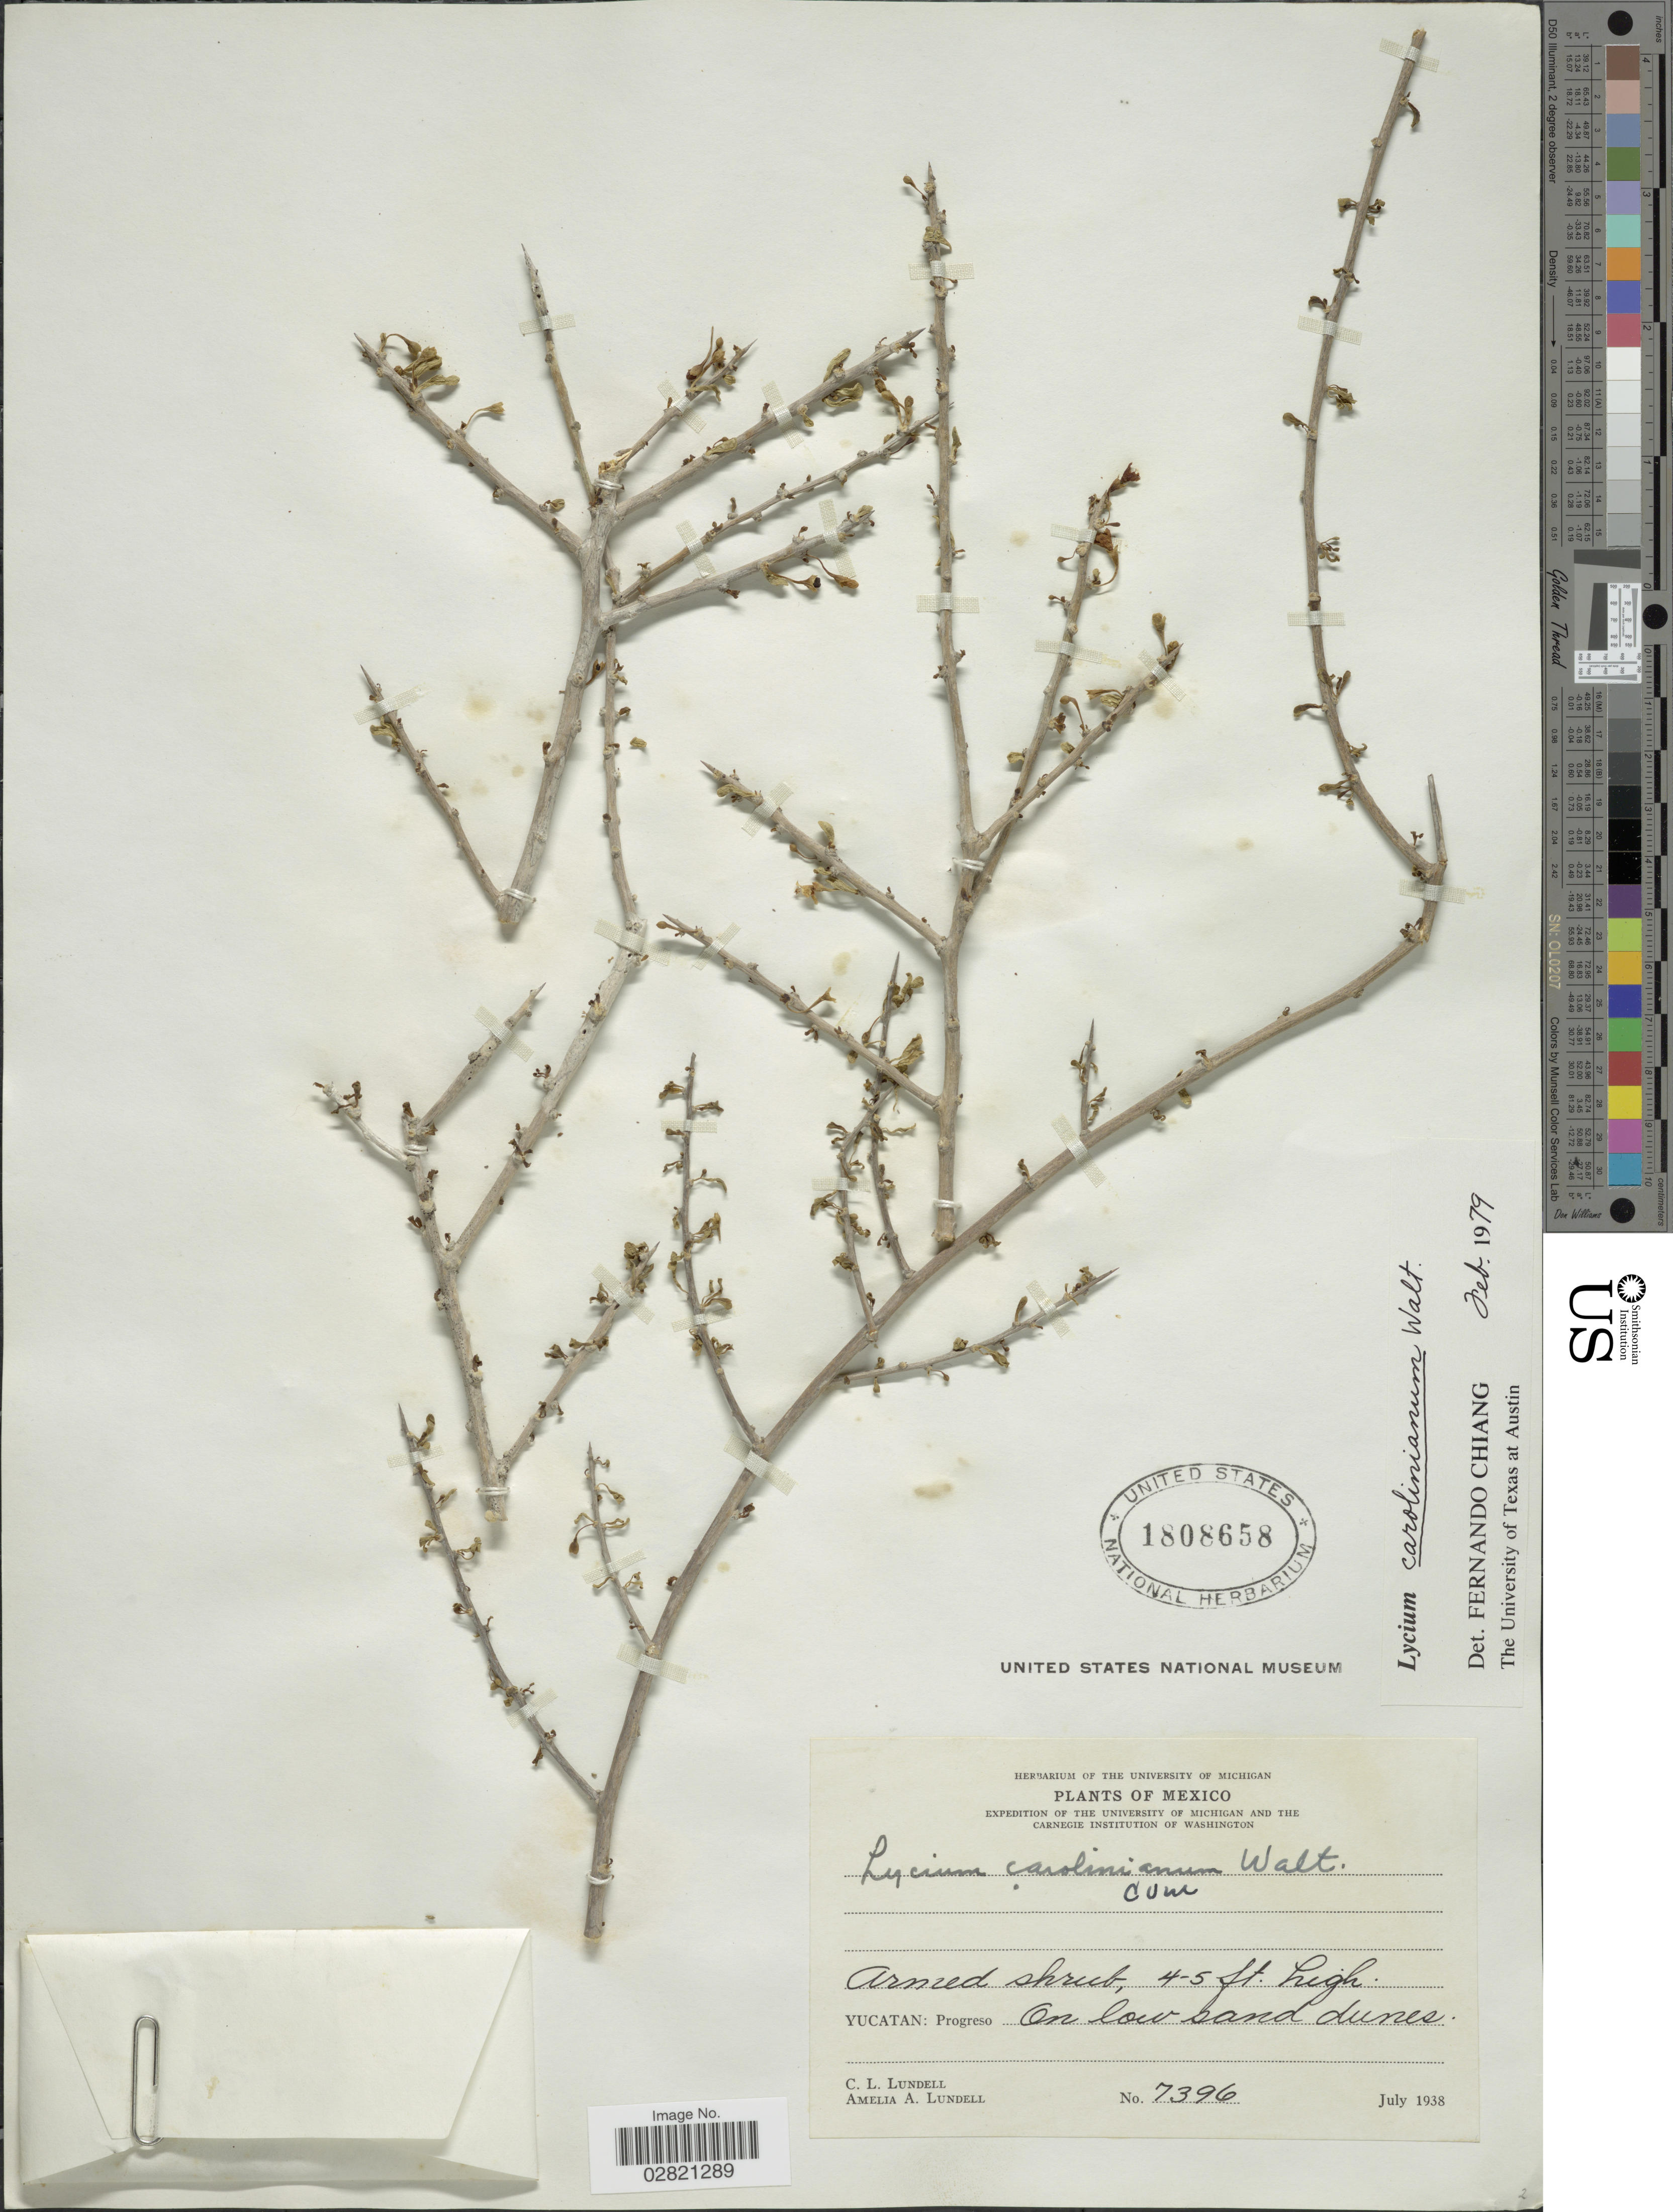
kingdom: Plantae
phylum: Tracheophyta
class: Magnoliopsida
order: Solanales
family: Solanaceae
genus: Lycium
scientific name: Lycium carolinianum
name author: Walter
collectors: C. L. Lundell & A. A. Lundell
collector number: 7396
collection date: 1938-07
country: Mexico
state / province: Yucatán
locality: Progreso.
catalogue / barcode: US 1808658